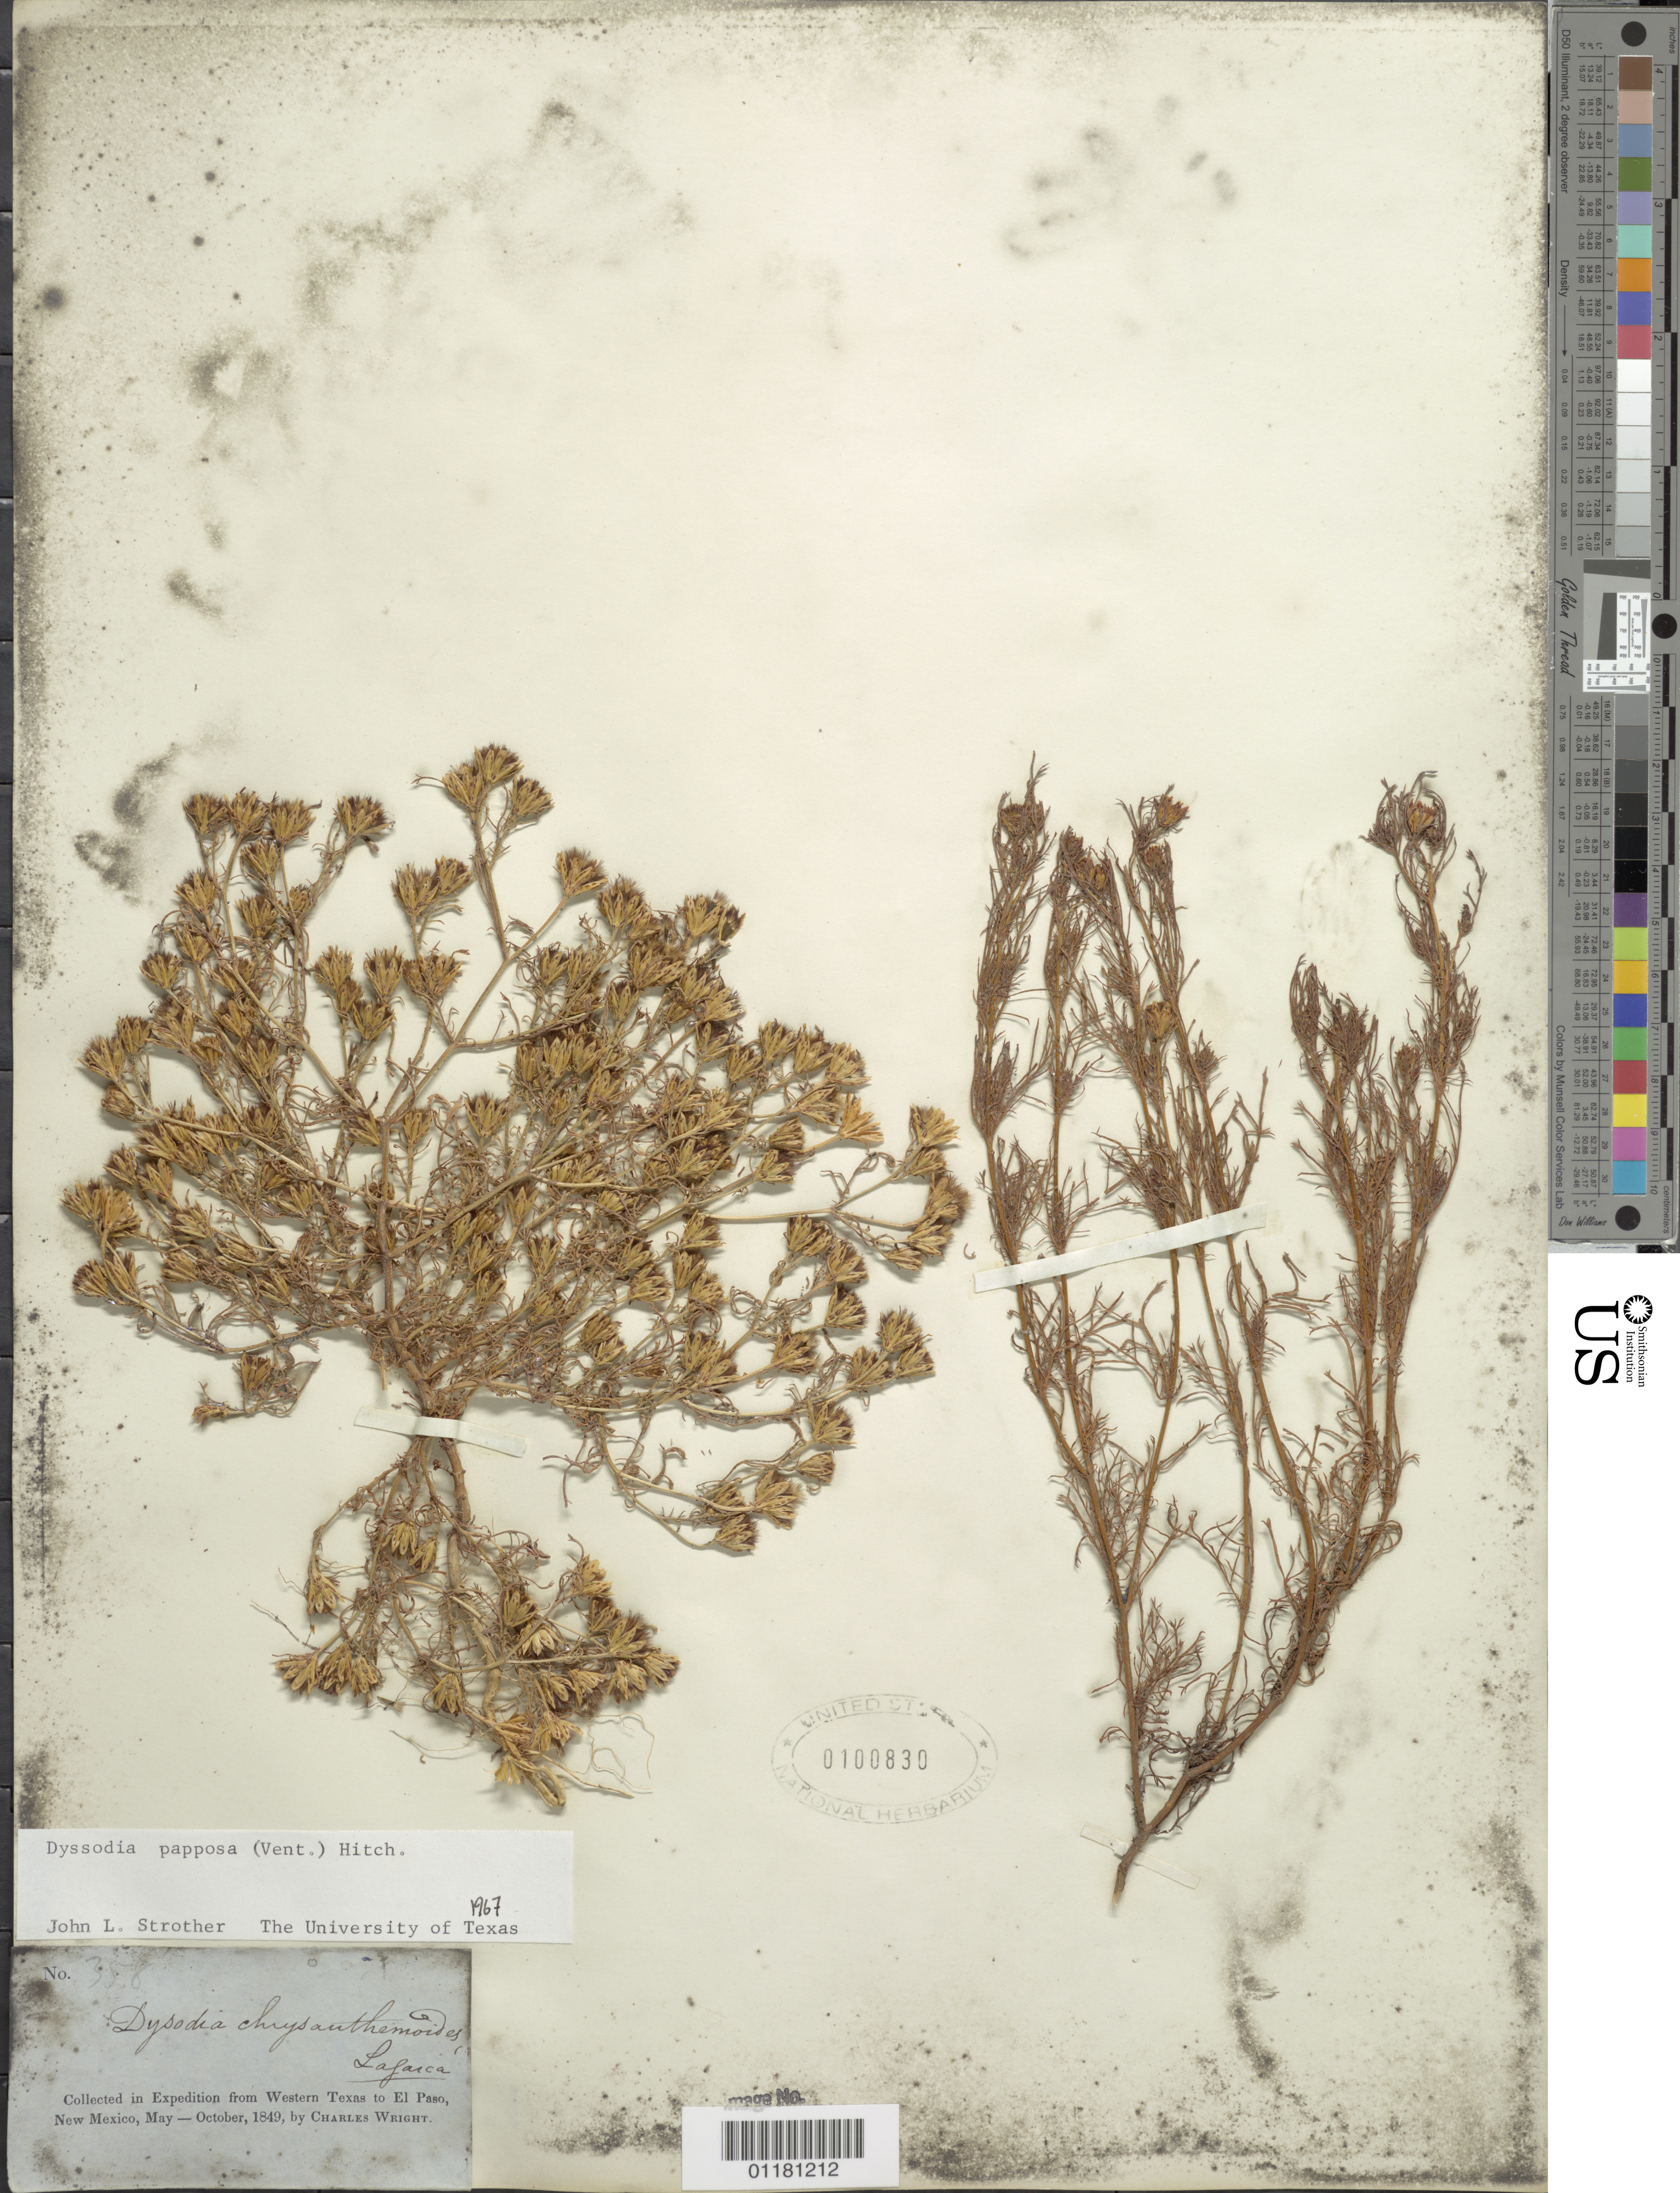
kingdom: Plantae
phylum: Tracheophyta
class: Magnoliopsida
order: Asterales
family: Asteraceae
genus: Dyssodia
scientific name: Dyssodia papposa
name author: (Vent.) Hitchc.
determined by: Strother, J. L., (UC), University of California Berkeley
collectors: C. Wright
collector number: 358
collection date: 1849-05/1849-10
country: United States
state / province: New Mexico / Texas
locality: from Western Texas to El Paso, New Mexico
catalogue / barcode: US 100830